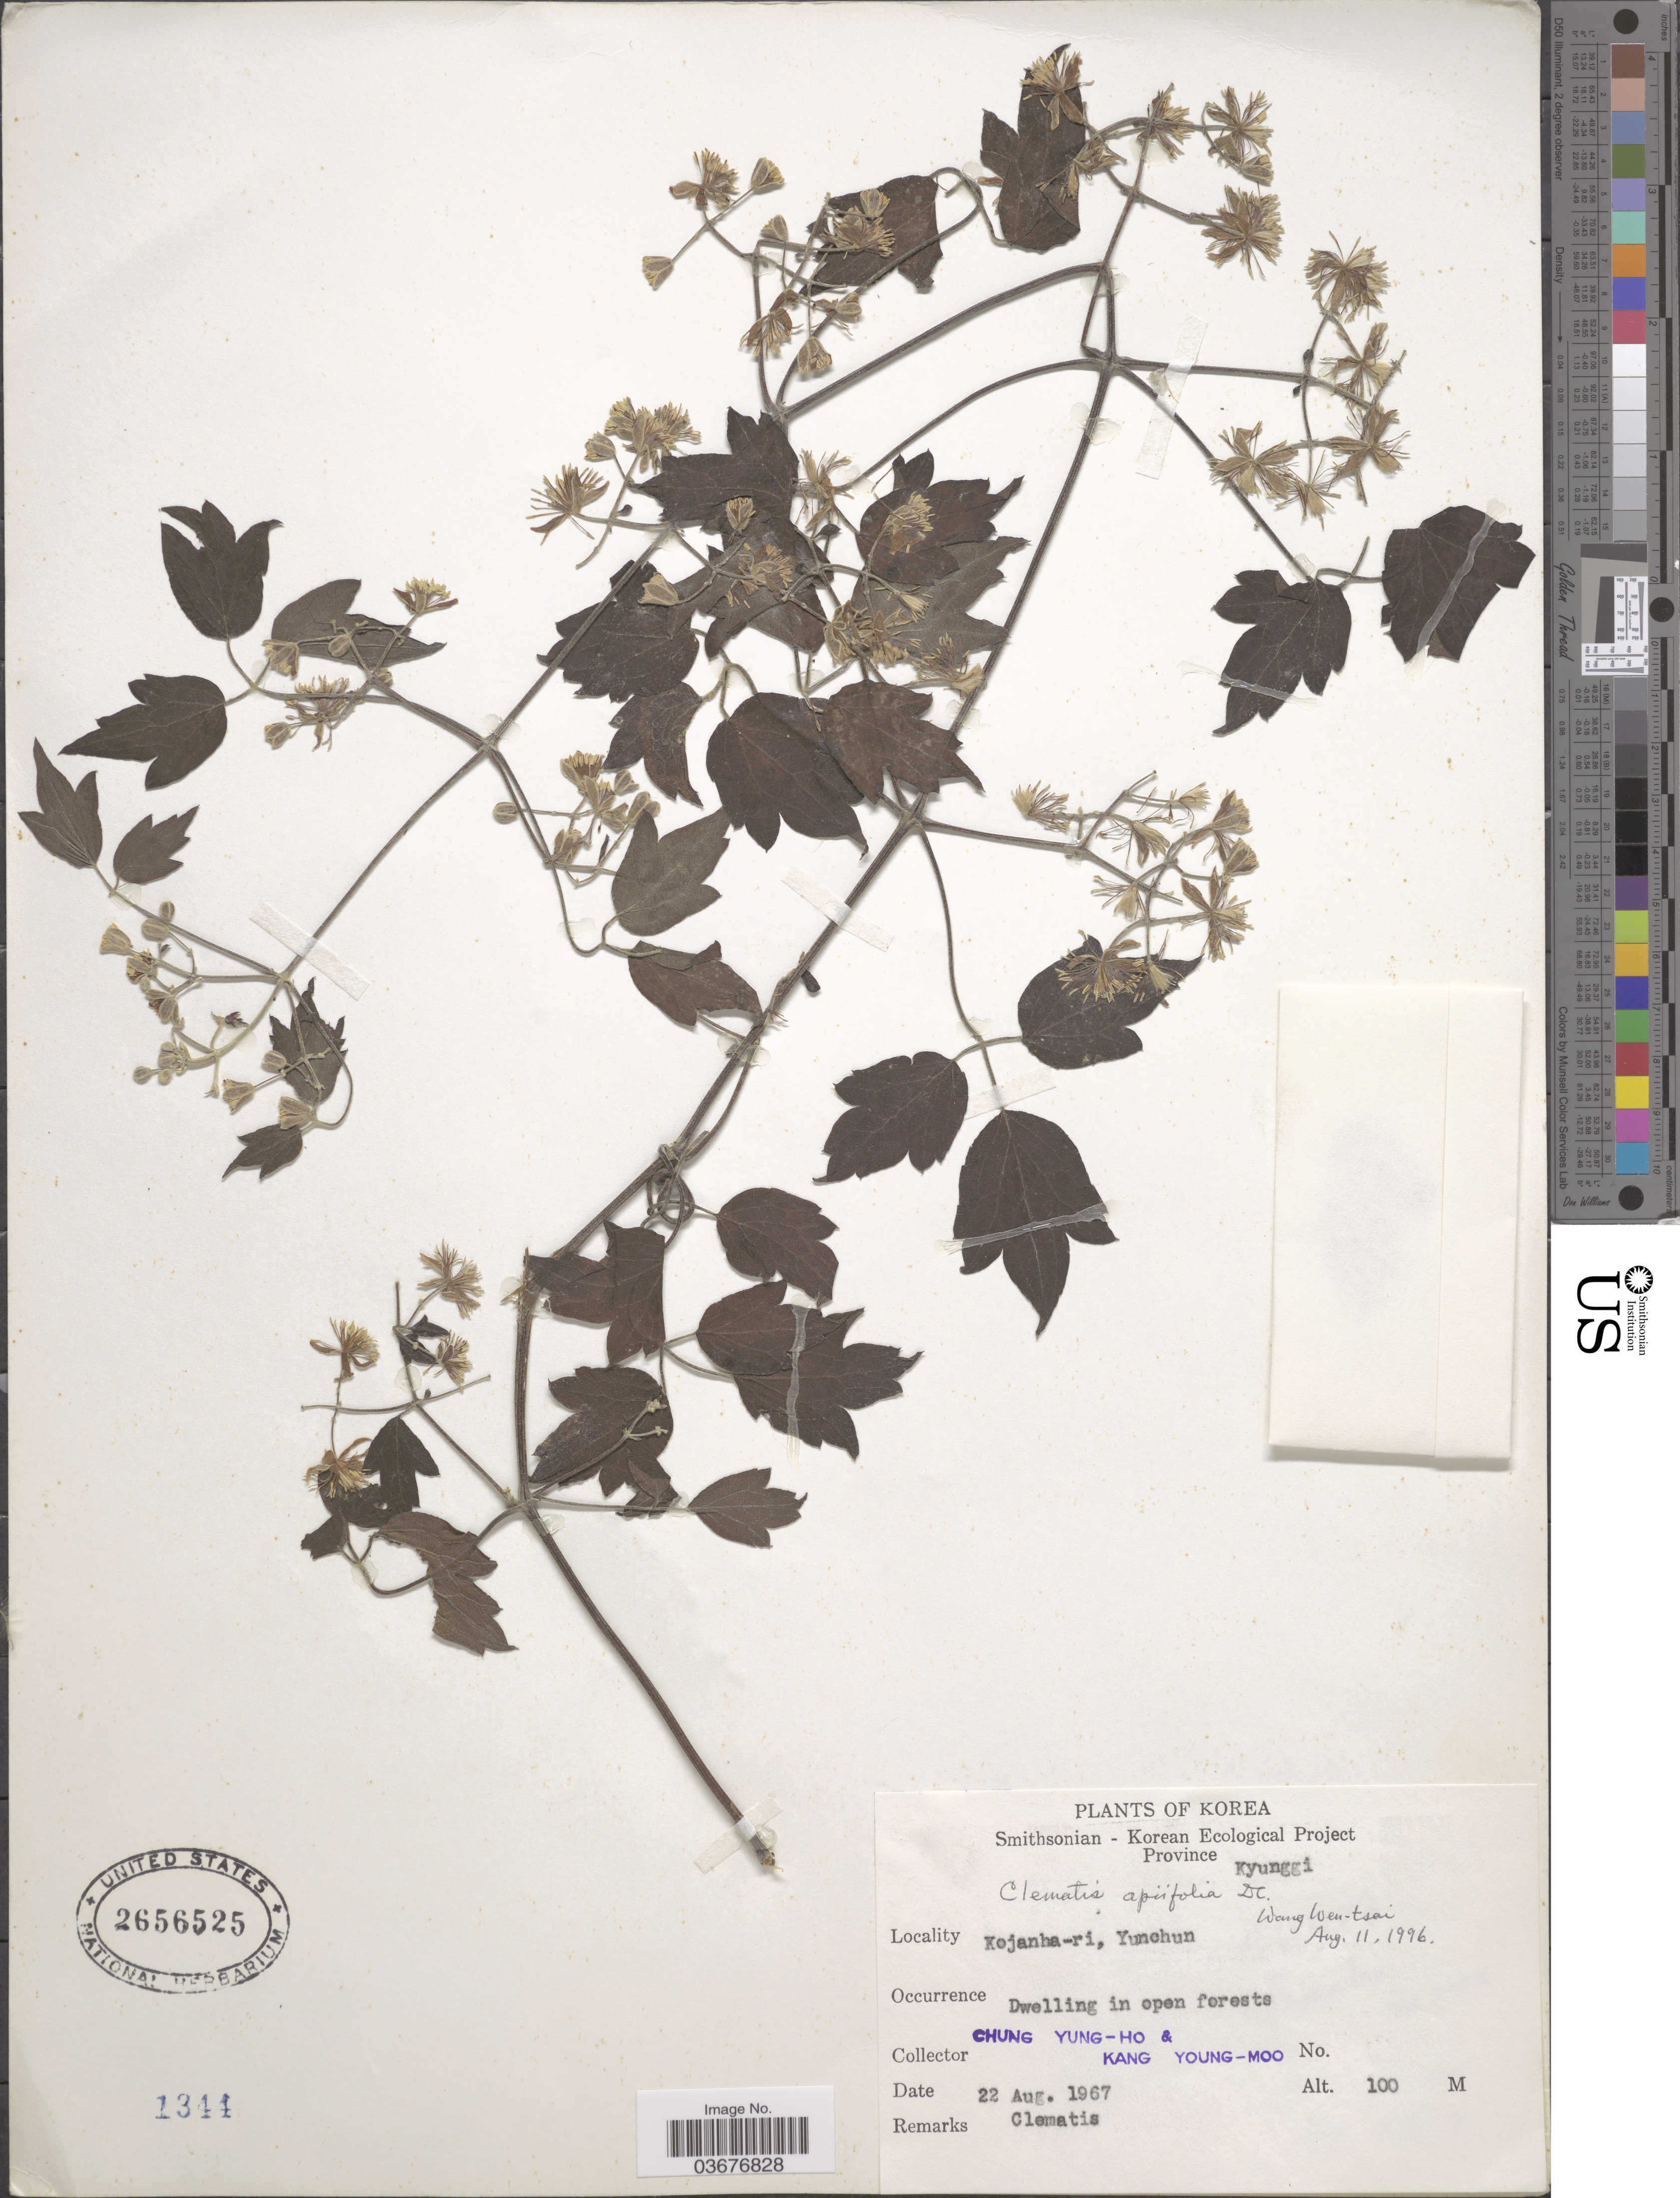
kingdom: Plantae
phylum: Tracheophyta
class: Magnoliopsida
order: Ranunculales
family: Ranunculaceae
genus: Clematis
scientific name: Clematis apiifolia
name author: DC.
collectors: C. Yung-Ho & K. Young-Moo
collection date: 1967-08-22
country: South Korea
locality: Province Kyunggi. Kojanha-ri, Yunchun.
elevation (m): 100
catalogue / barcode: US 2656525